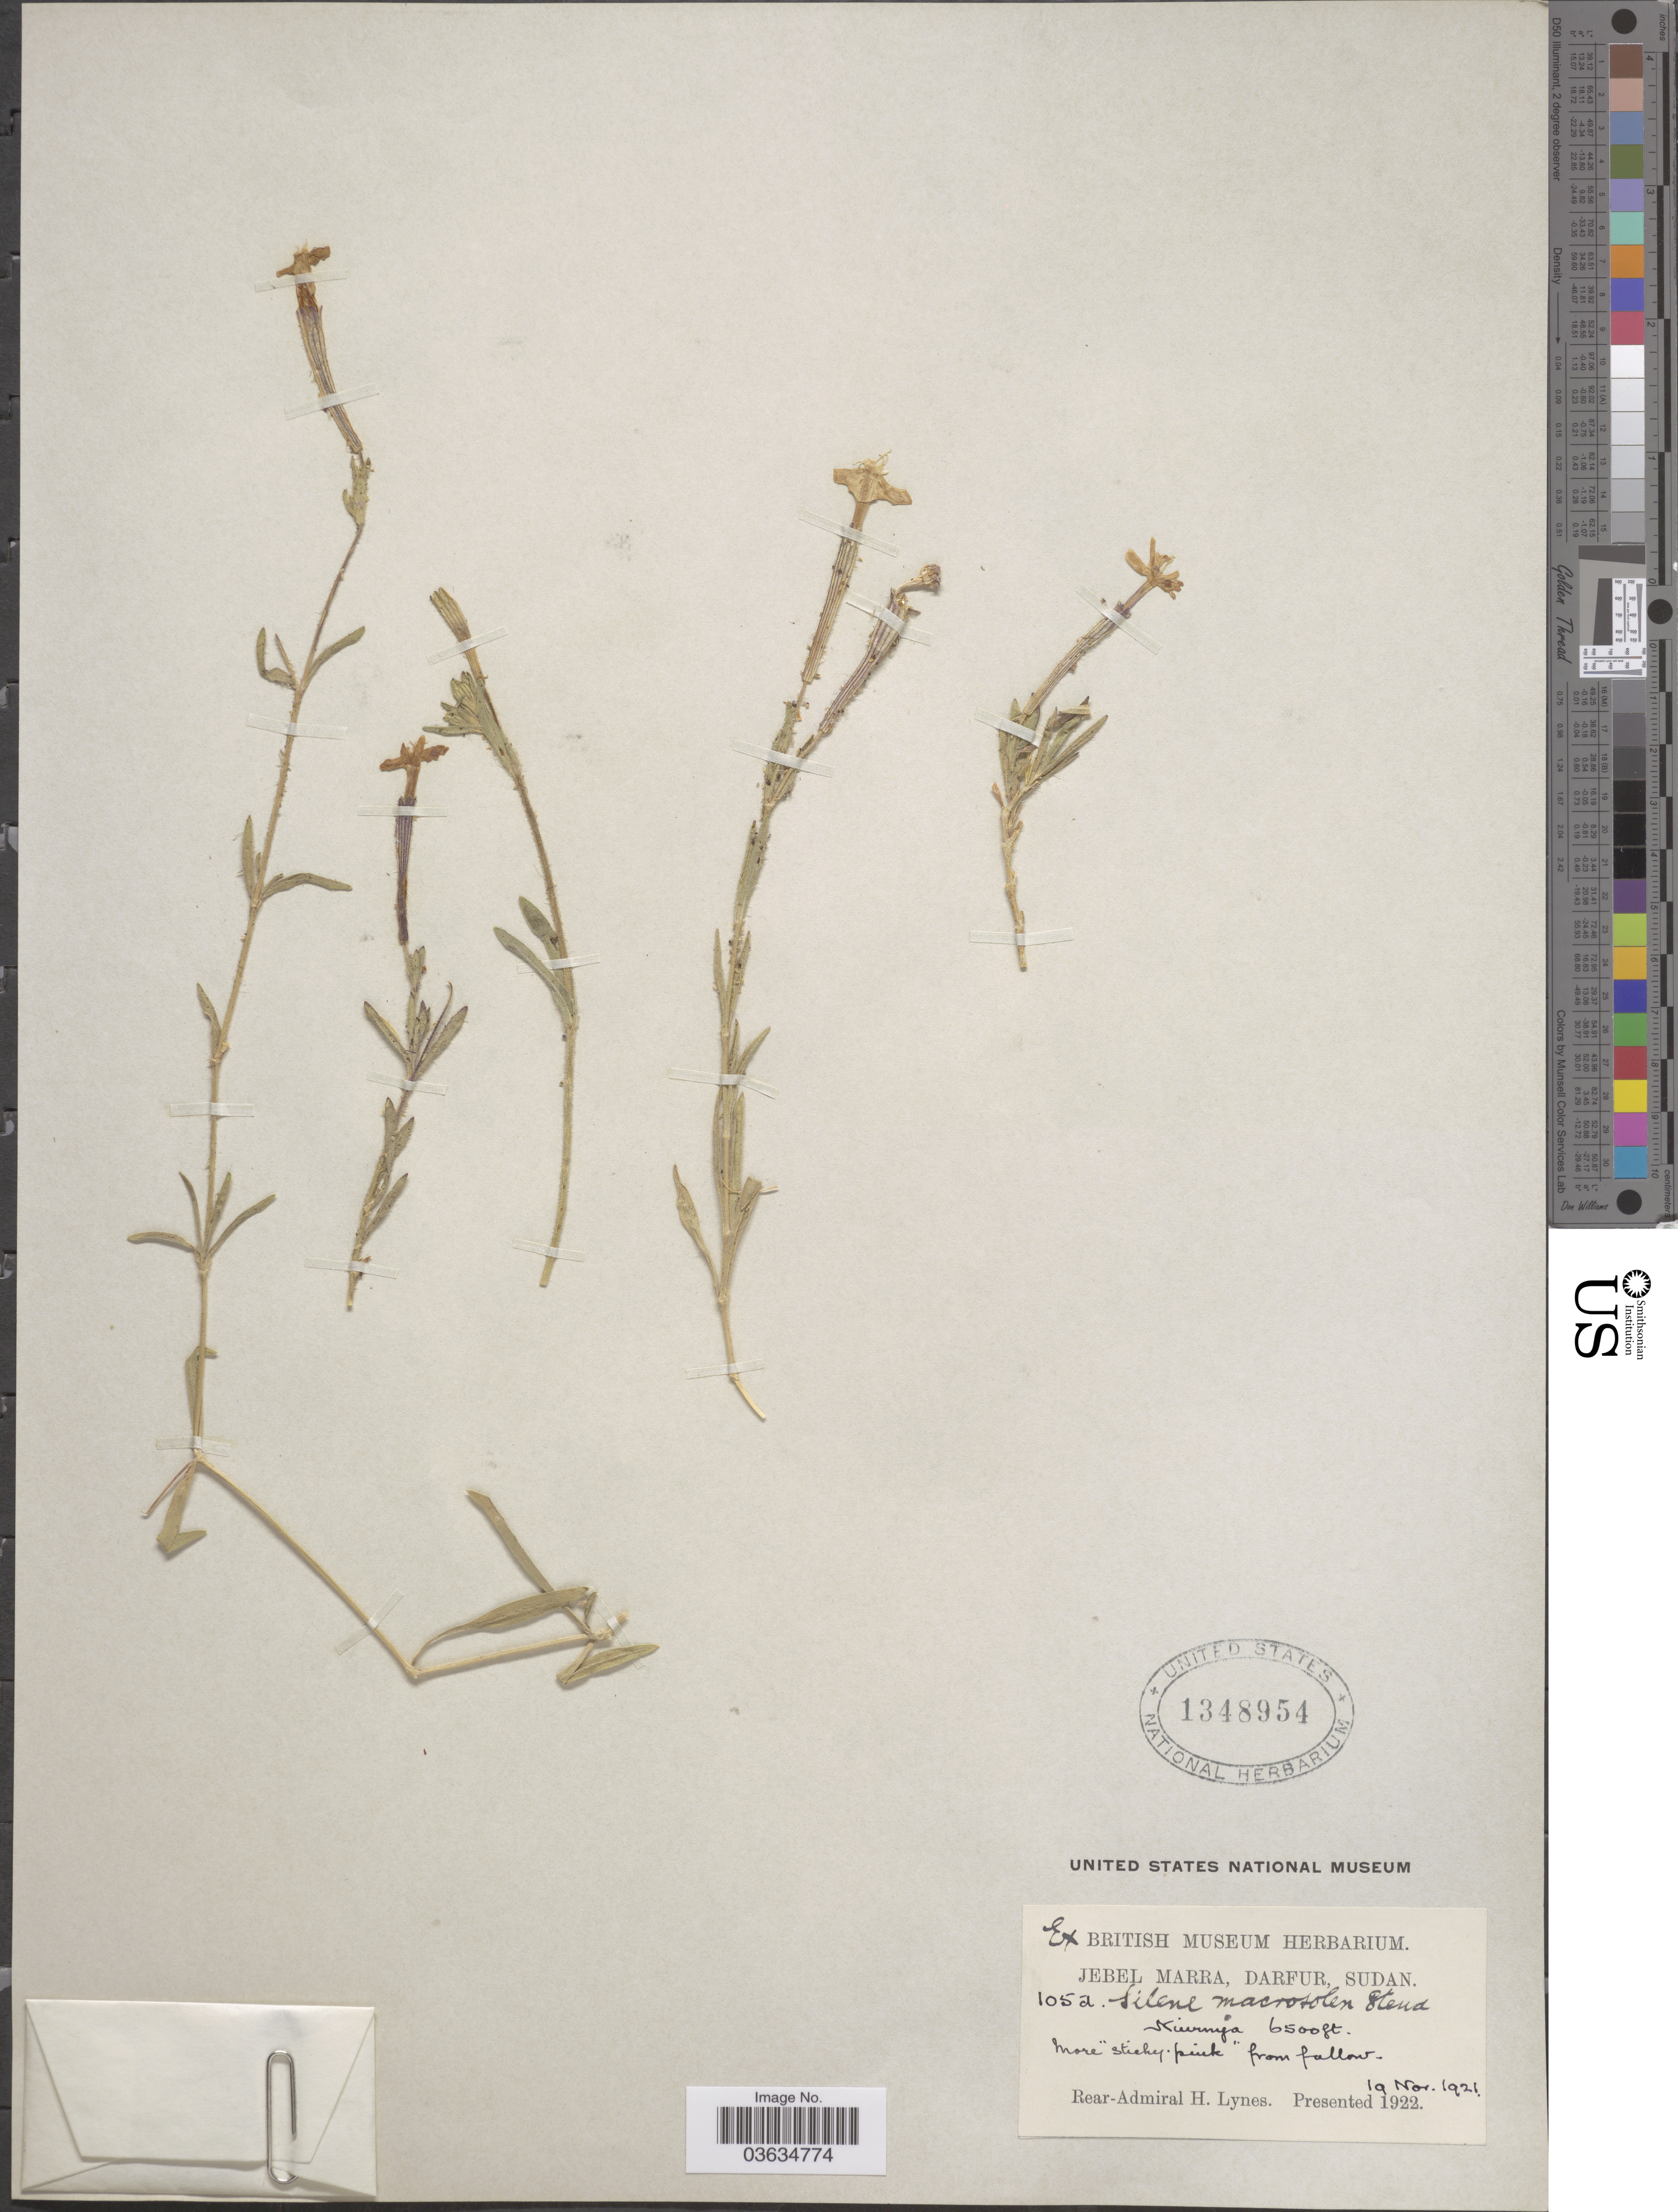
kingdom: Plantae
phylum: Tracheophyta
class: Magnoliopsida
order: Caryophyllales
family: Caryophyllaceae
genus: Silene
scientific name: Silene macrosolen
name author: Steud. ex A. Rich.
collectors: H. Lynes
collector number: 105a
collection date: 1921-11-19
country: Sudan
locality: Jebel Marra, Darfur. Niurnya.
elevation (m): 1981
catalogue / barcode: US 1348954